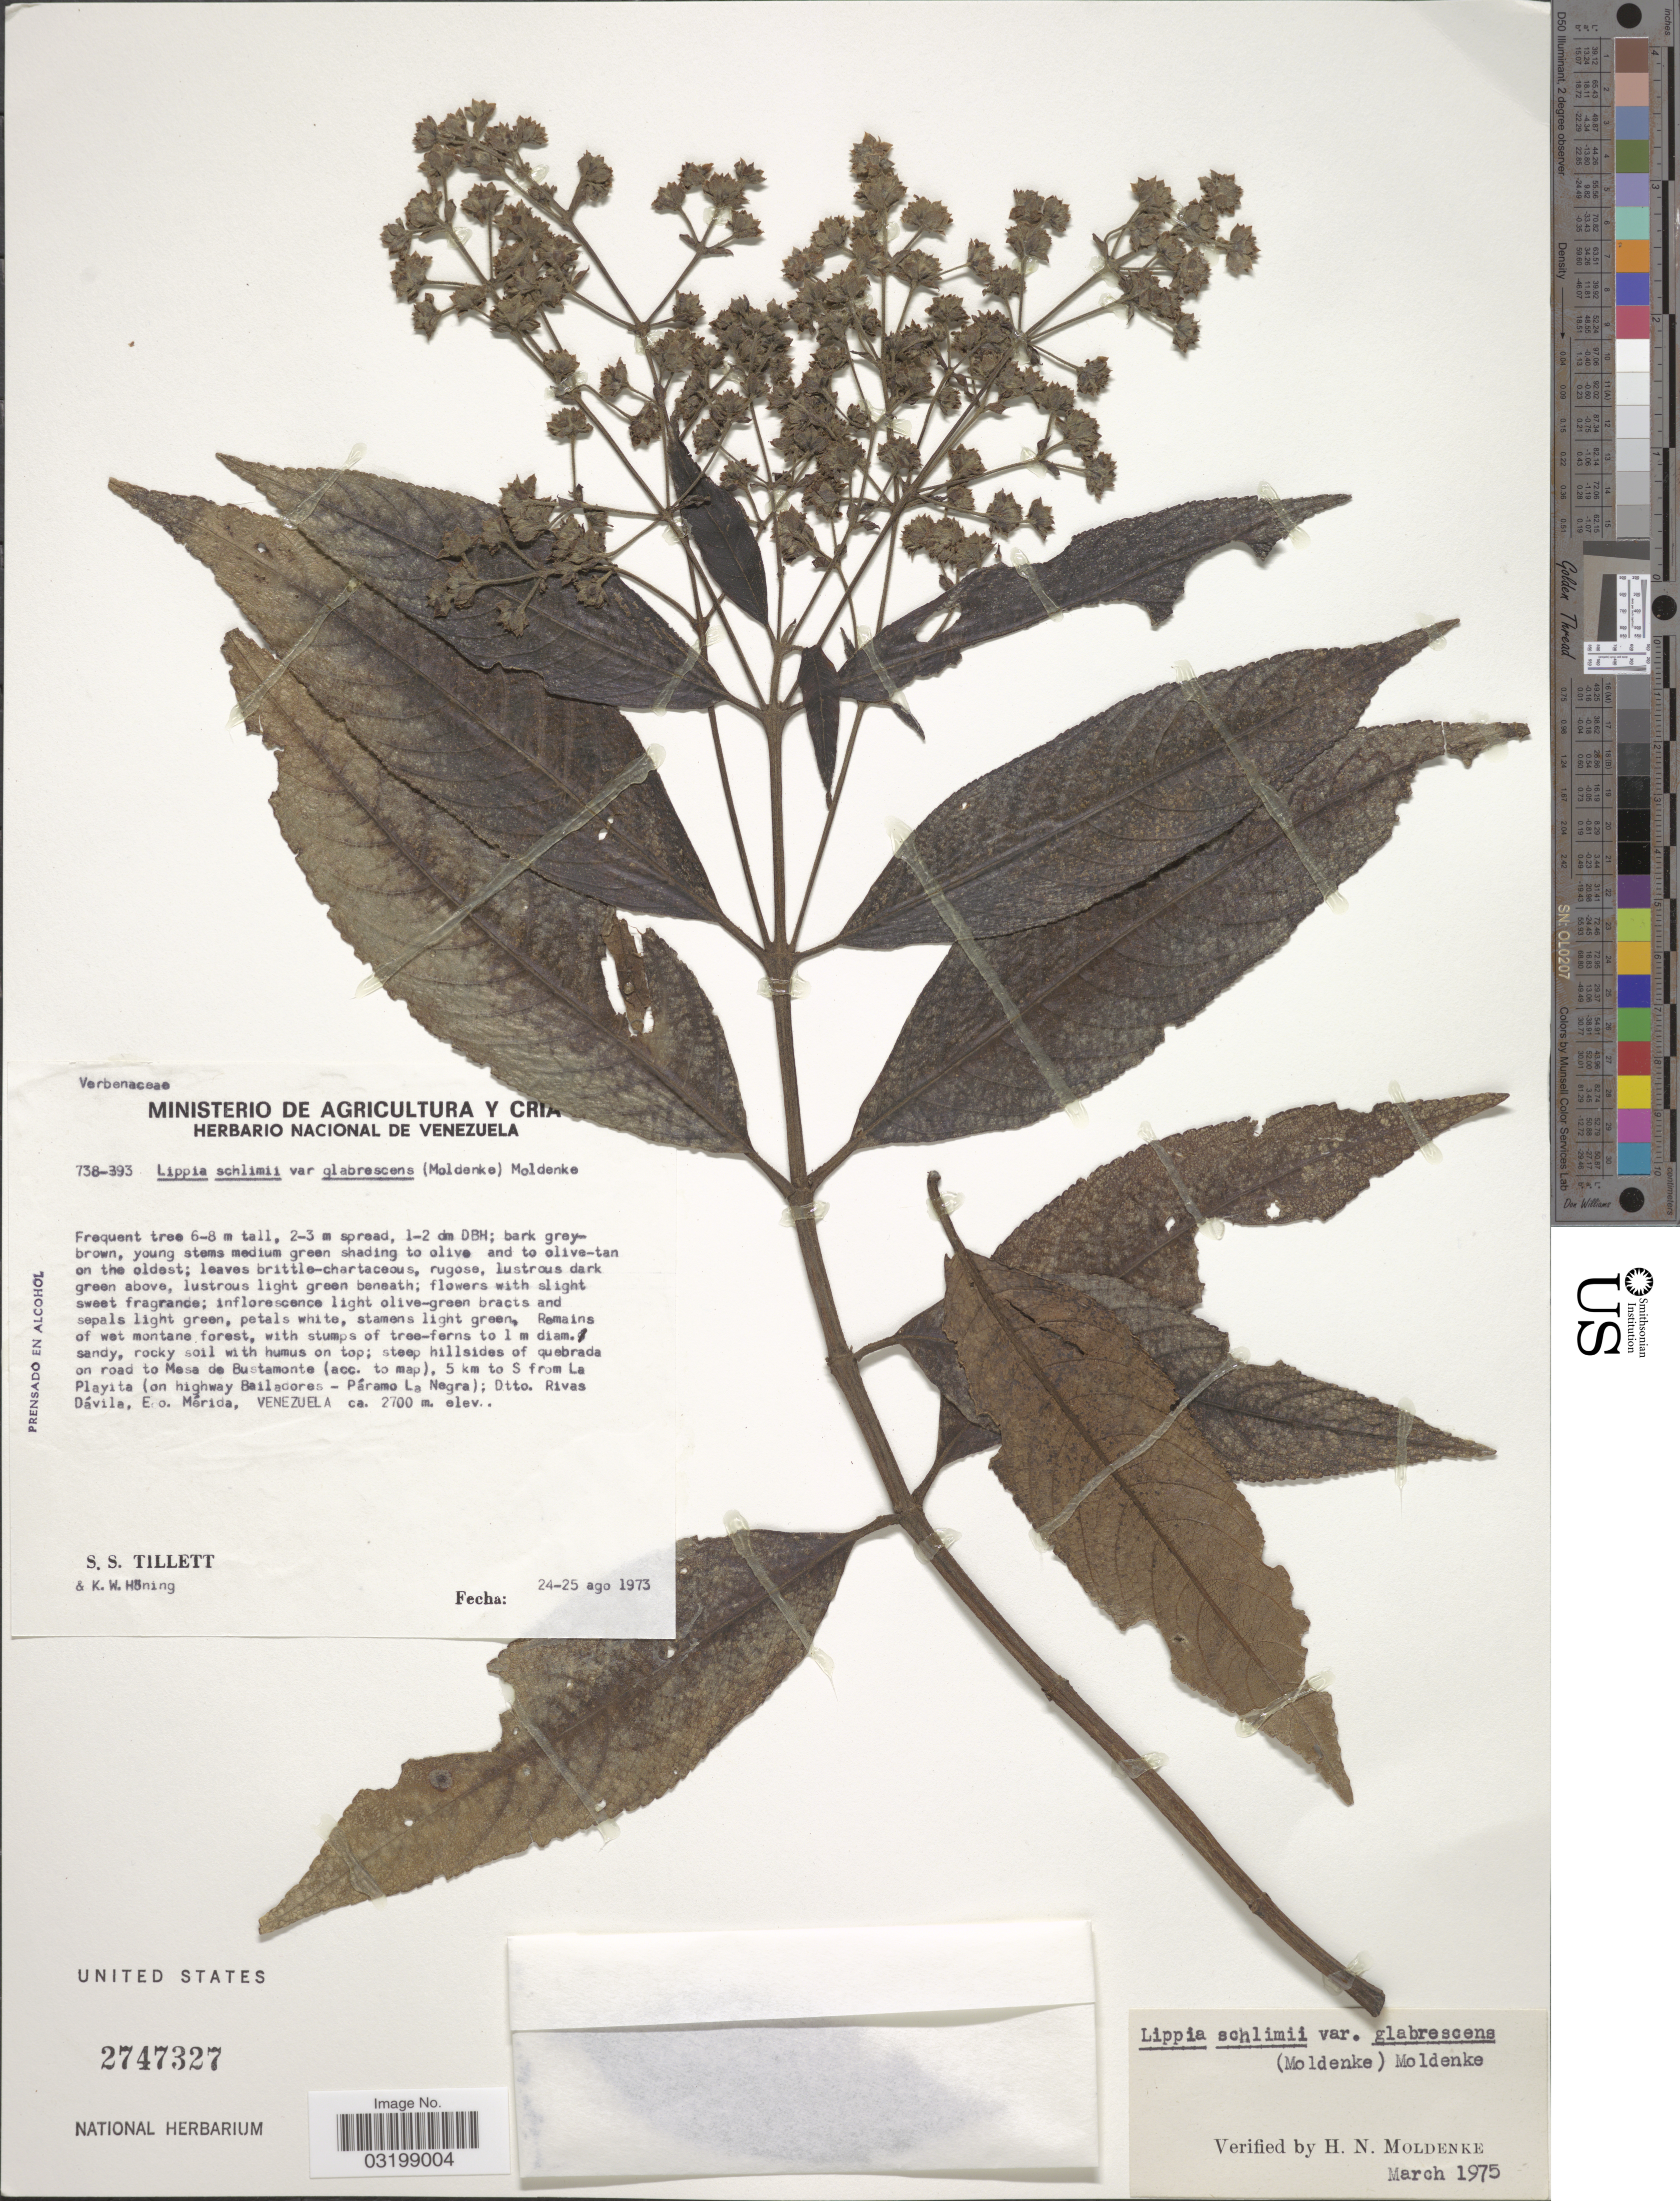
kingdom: Plantae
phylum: Tracheophyta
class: Magnoliopsida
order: Lamiales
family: Verbenaceae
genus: Lippia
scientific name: Lippia hirsuta var. glabrescens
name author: Moldenke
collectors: S. S. Tillett & K. Honing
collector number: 738-393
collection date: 1973-08-24/1973-08-25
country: Venezuela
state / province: Mérida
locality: Steep hillsides of quebrada on road to Mesa de Bustamonte (acc. to map), 5 km to S from La Playita (on highway Bailadores - Páramo La Negra); Dtto. Rivas Dávila.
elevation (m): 2700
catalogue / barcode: US 2747327